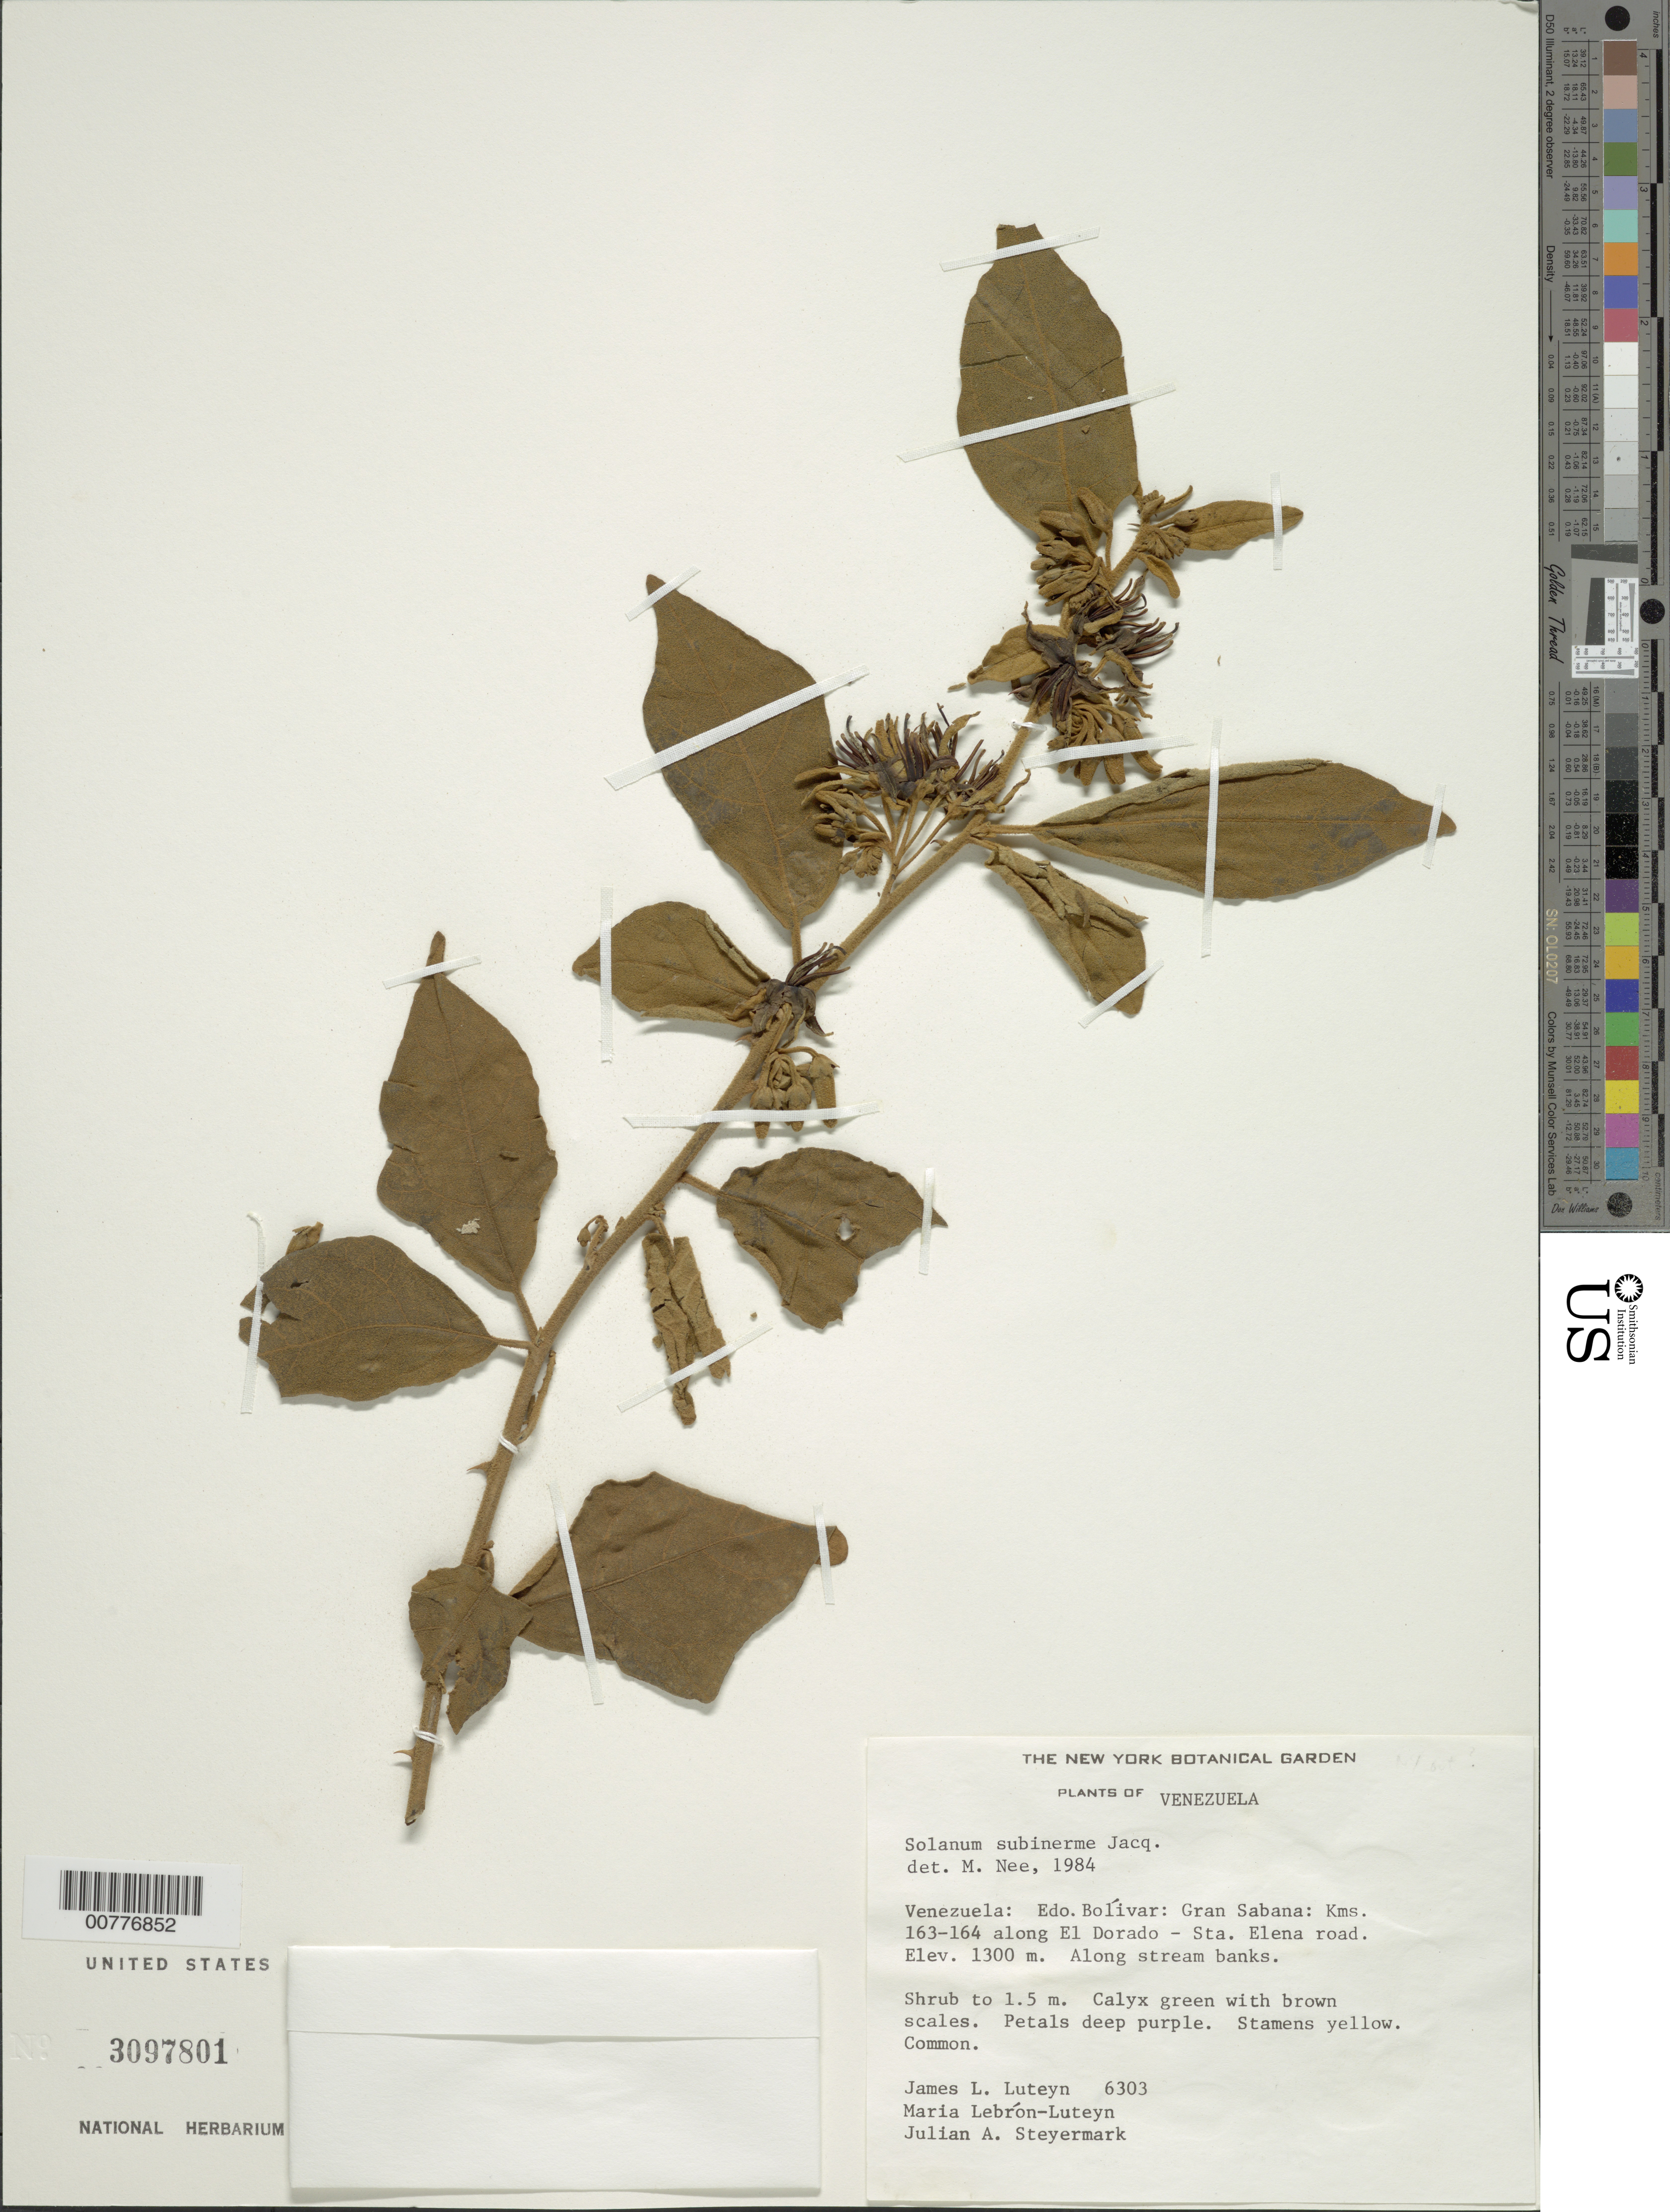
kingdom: Plantae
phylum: Tracheophyta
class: Magnoliopsida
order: Solanales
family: Solanaceae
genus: Solanum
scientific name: Solanum subinerme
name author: Jacq.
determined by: Nee, Michael H.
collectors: J. L. Luteyn, J. Steyermark & M. L. Lebrón-Luteyn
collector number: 6303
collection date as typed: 11 Nov 1978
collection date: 1978-11-11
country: Venezuela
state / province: Bolívar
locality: Gran Sabana, km163-164 along El Dorado - Sta Elena road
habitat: Along stream banks. Common.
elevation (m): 1300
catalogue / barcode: US 3097801